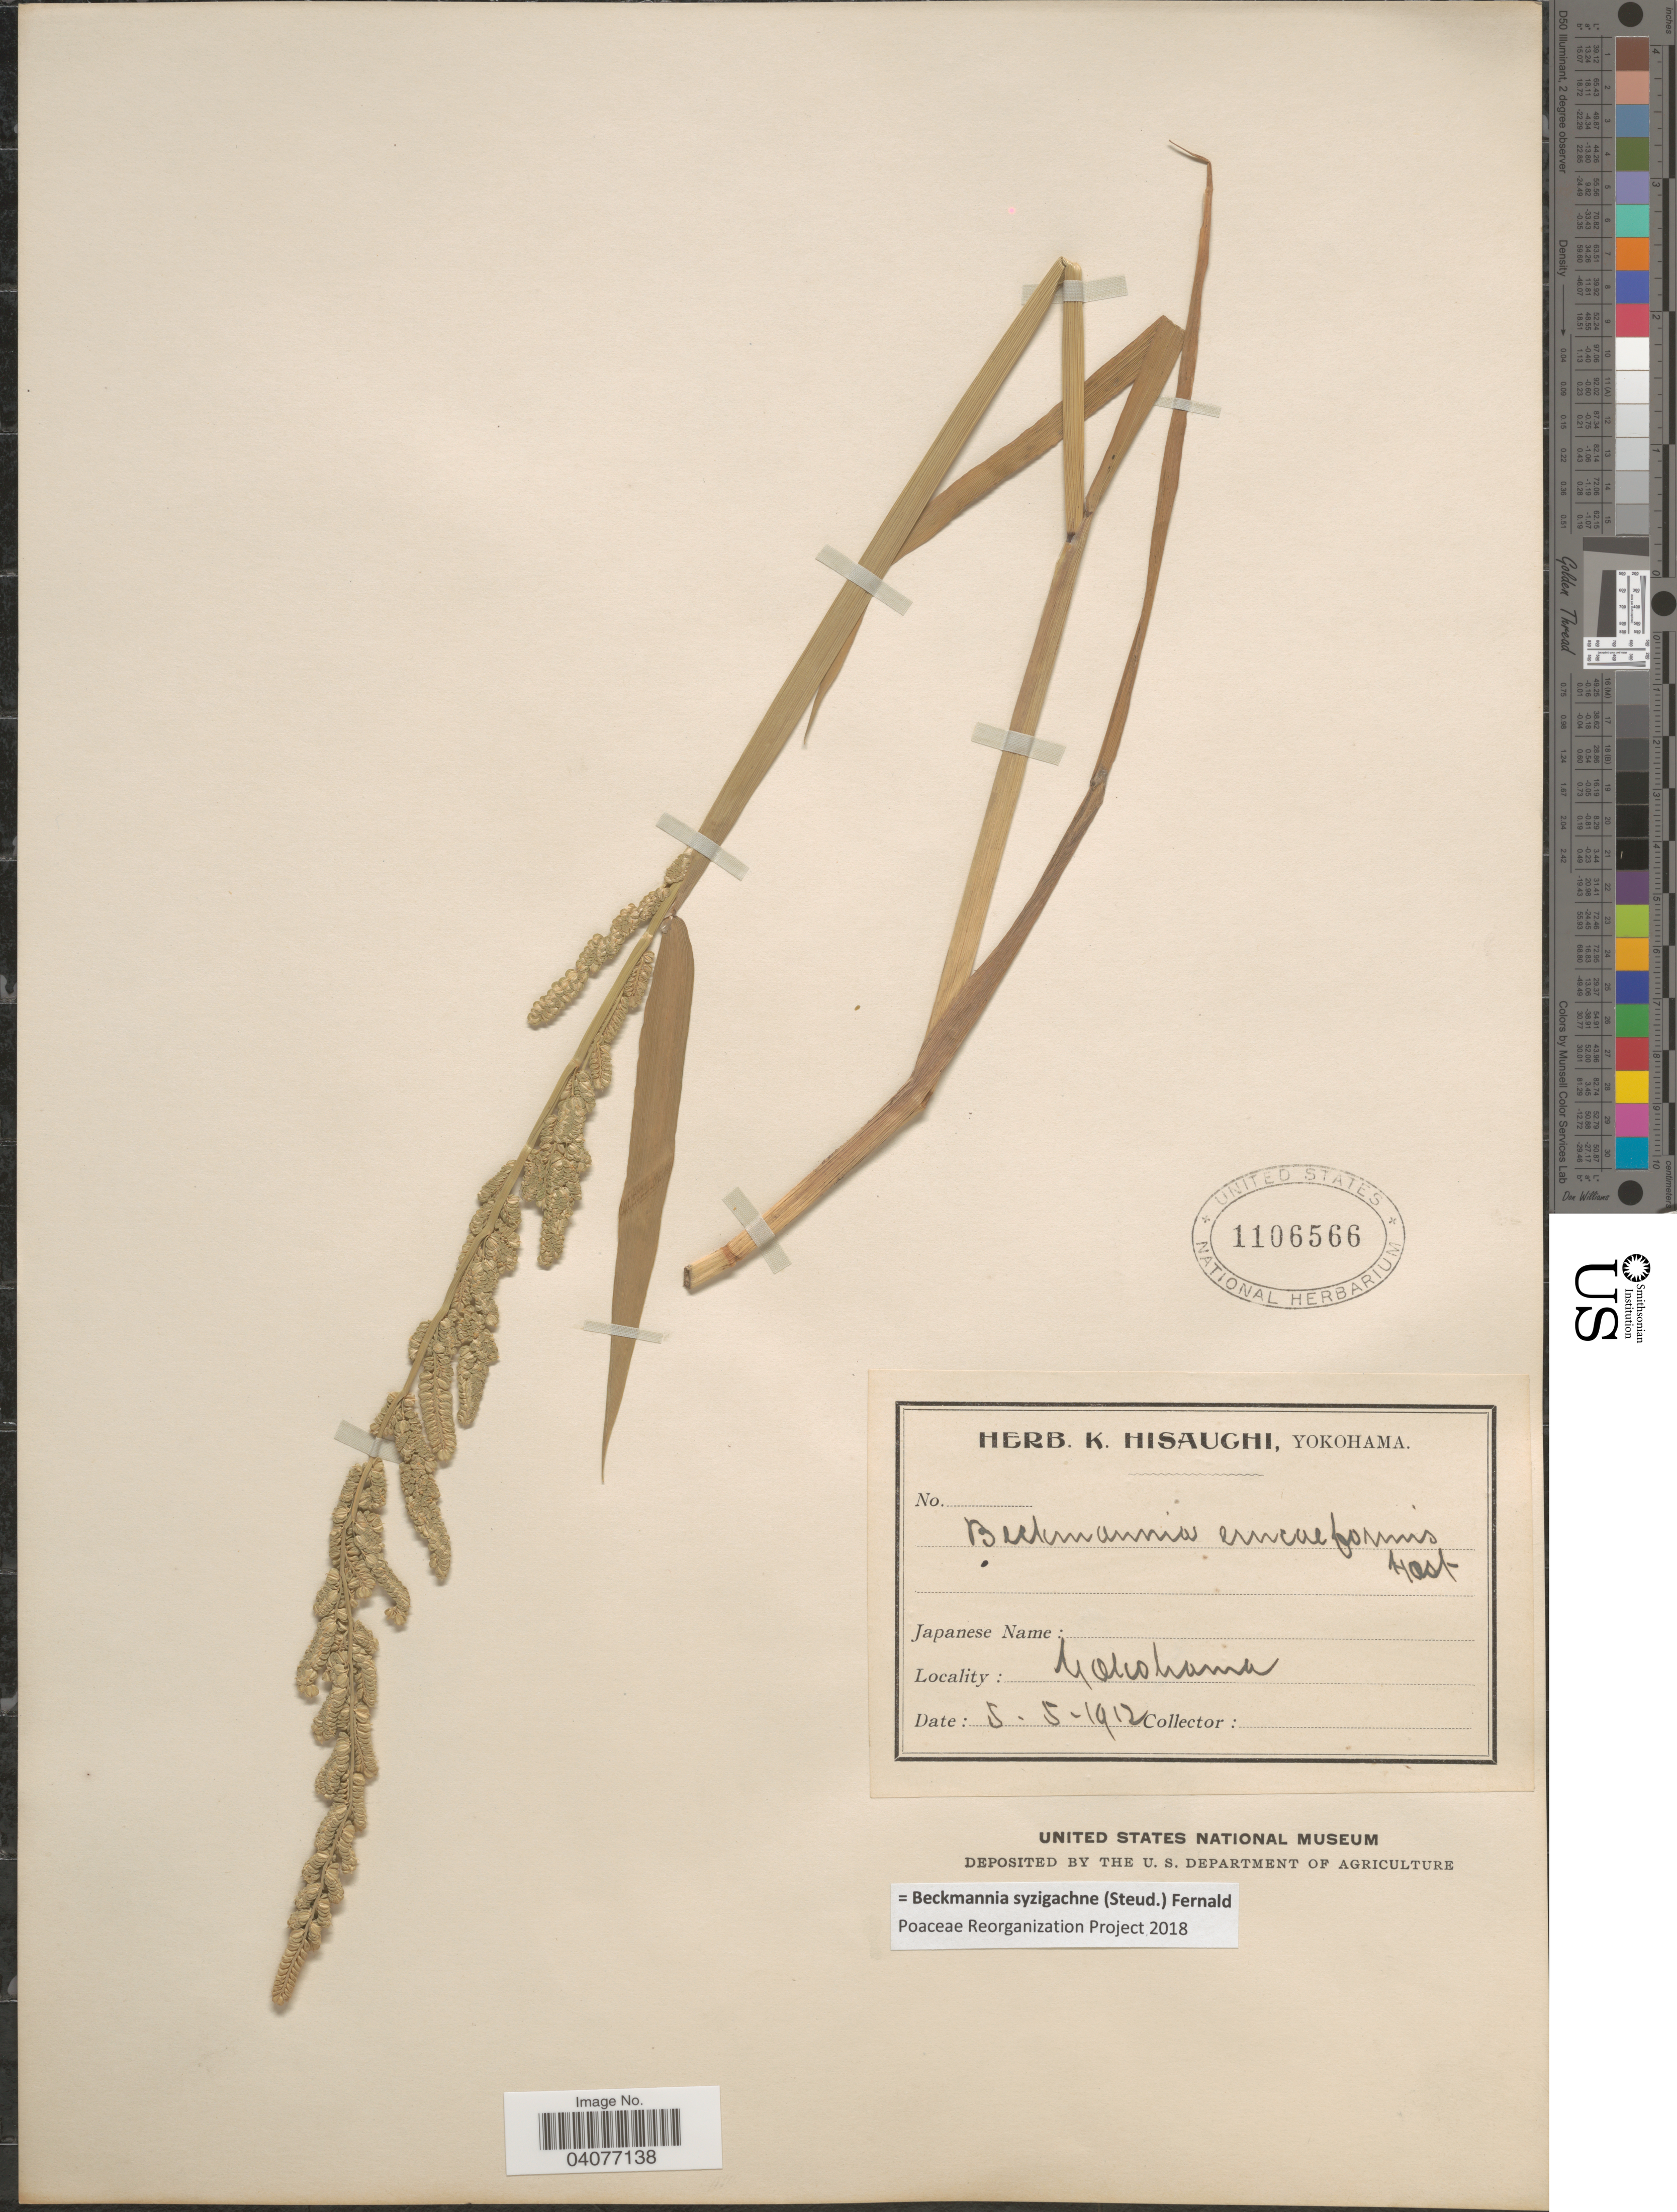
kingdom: Plantae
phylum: Tracheophyta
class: Liliopsida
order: Poales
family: Poaceae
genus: Beckmannia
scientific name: Beckmannia syzigachne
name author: (Steud.) Fernald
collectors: ex herb. Hisaughi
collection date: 1912-05-05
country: Japan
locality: Yokohama.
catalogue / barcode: US 1106566